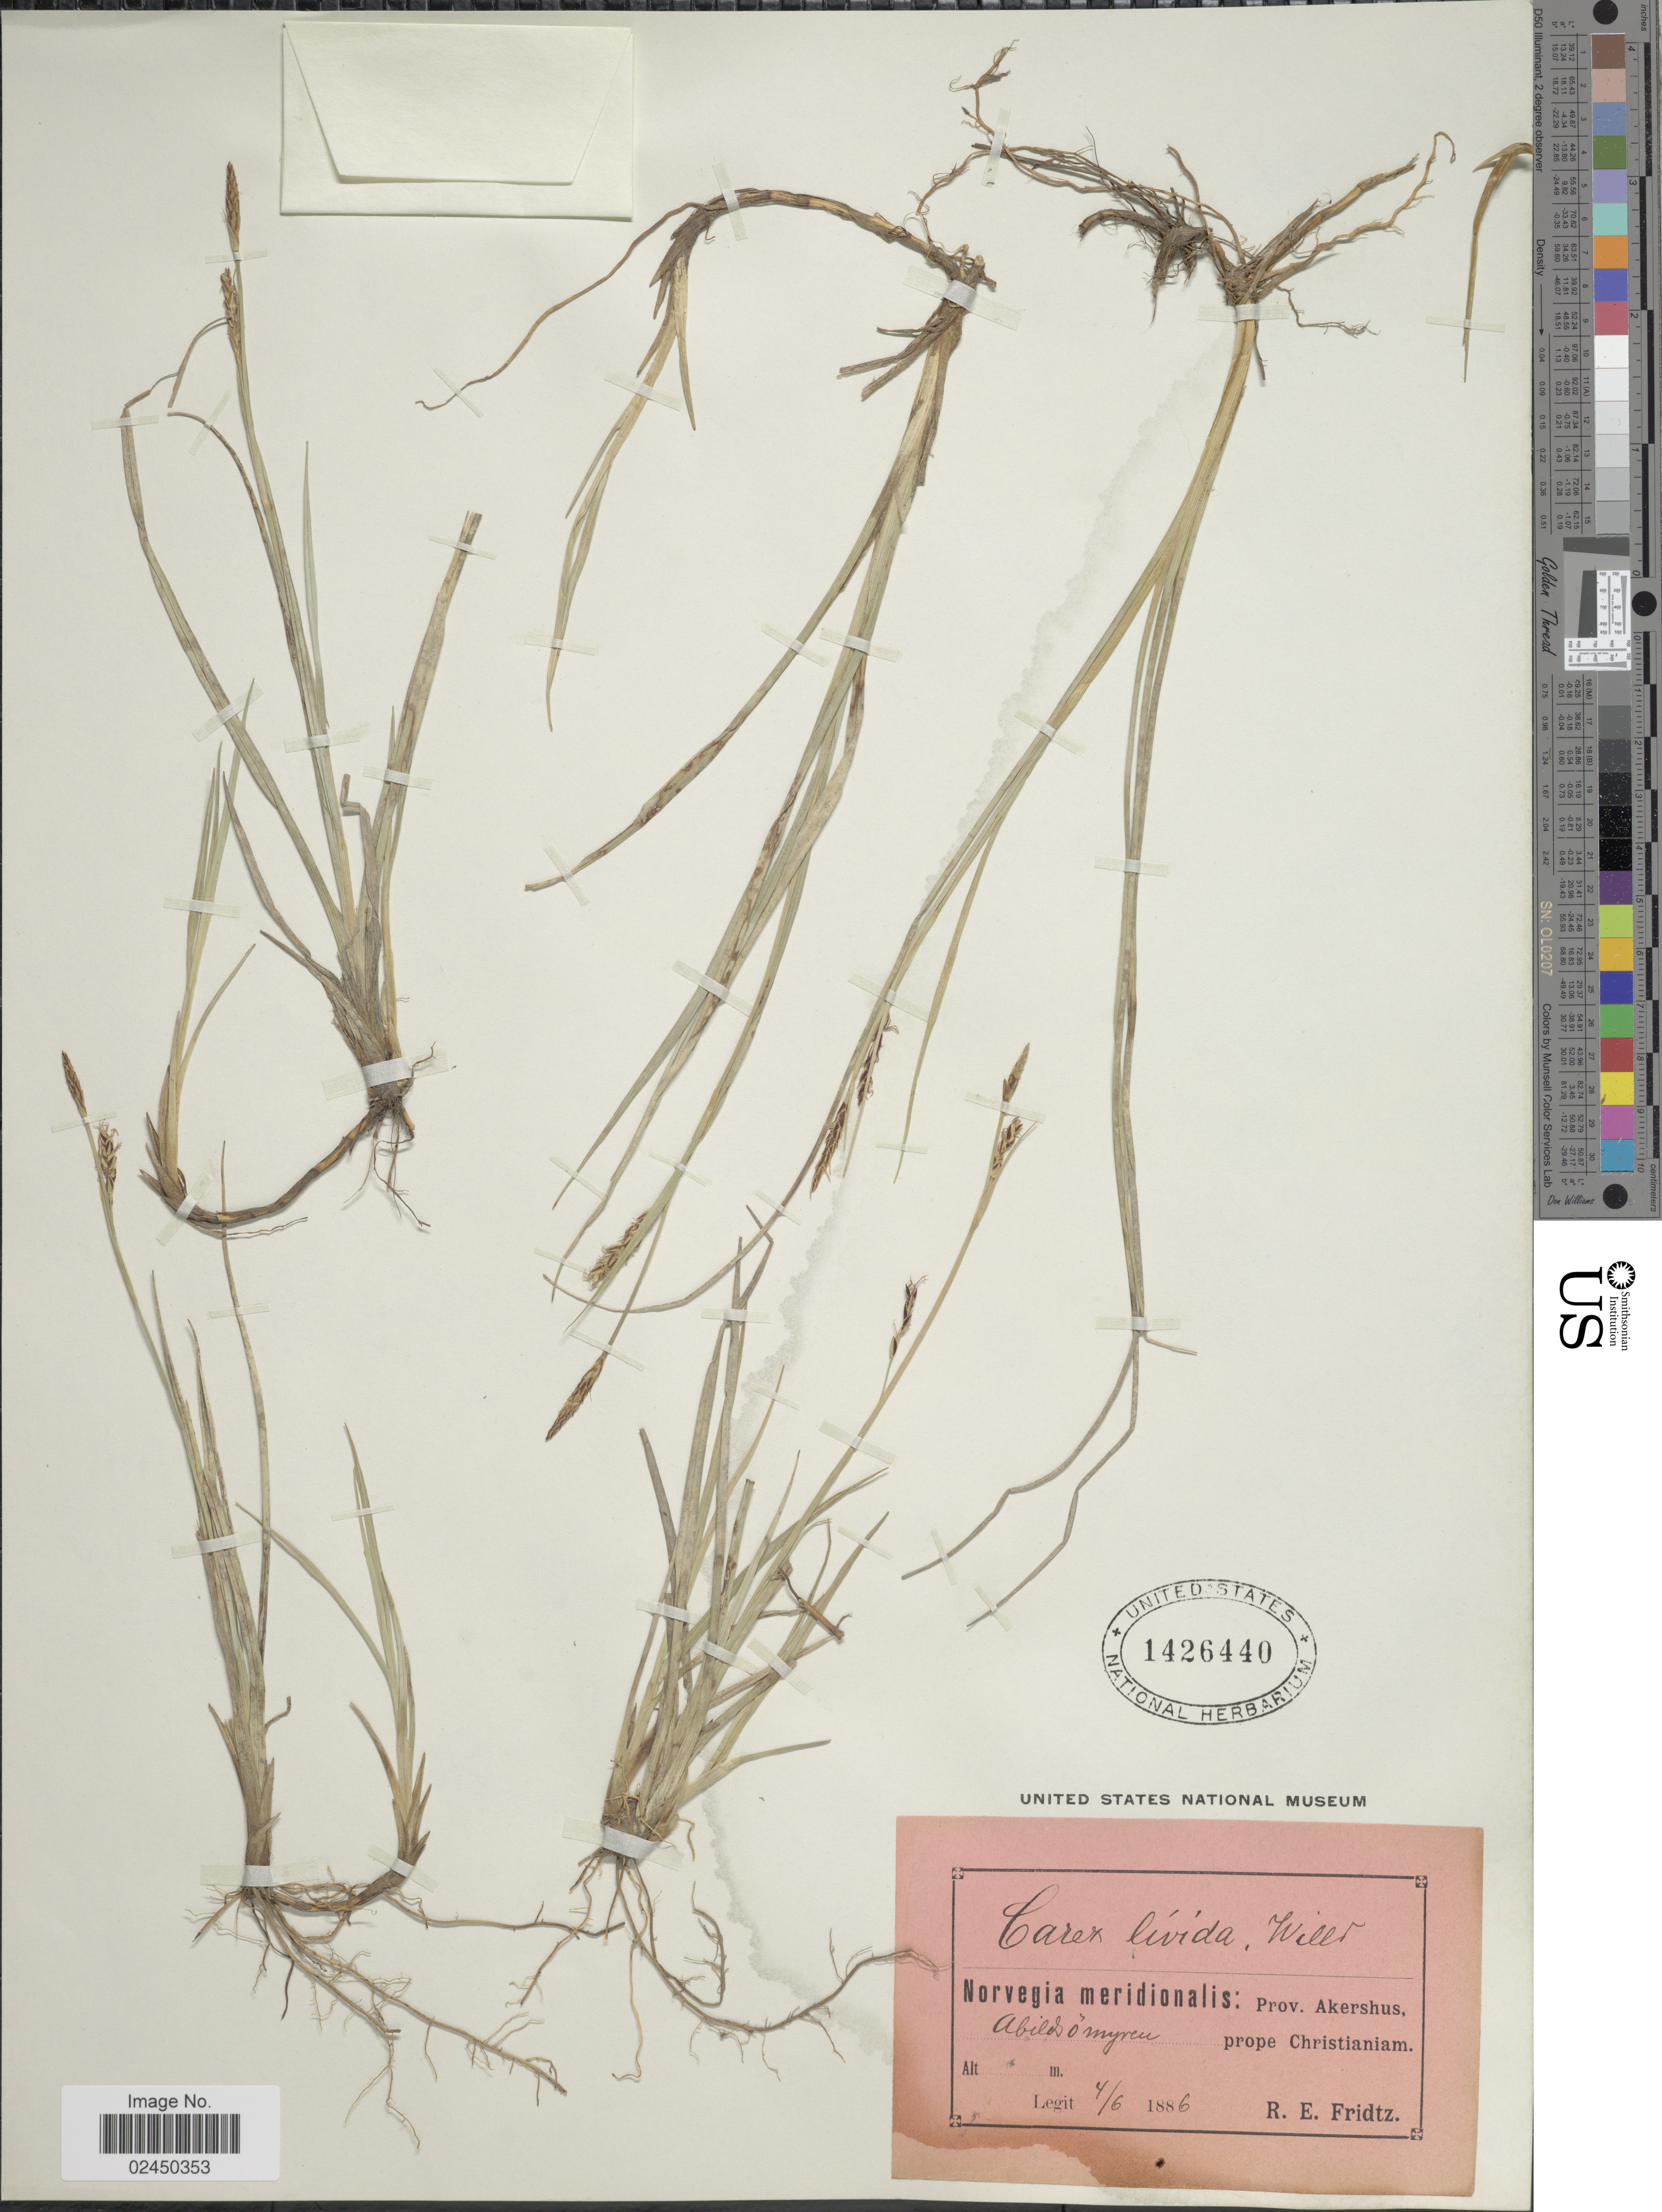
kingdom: Plantae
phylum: Tracheophyta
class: Liliopsida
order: Poales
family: Cyperaceae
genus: Carex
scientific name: Carex livida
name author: (Wahlenb.) Willd.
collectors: R. Fridtz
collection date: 1886-06-04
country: Norway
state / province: Akershus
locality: Norvegia meridionalis: Prov. Akershus, Abilds o myreu prope Christianiam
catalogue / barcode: US 1426440